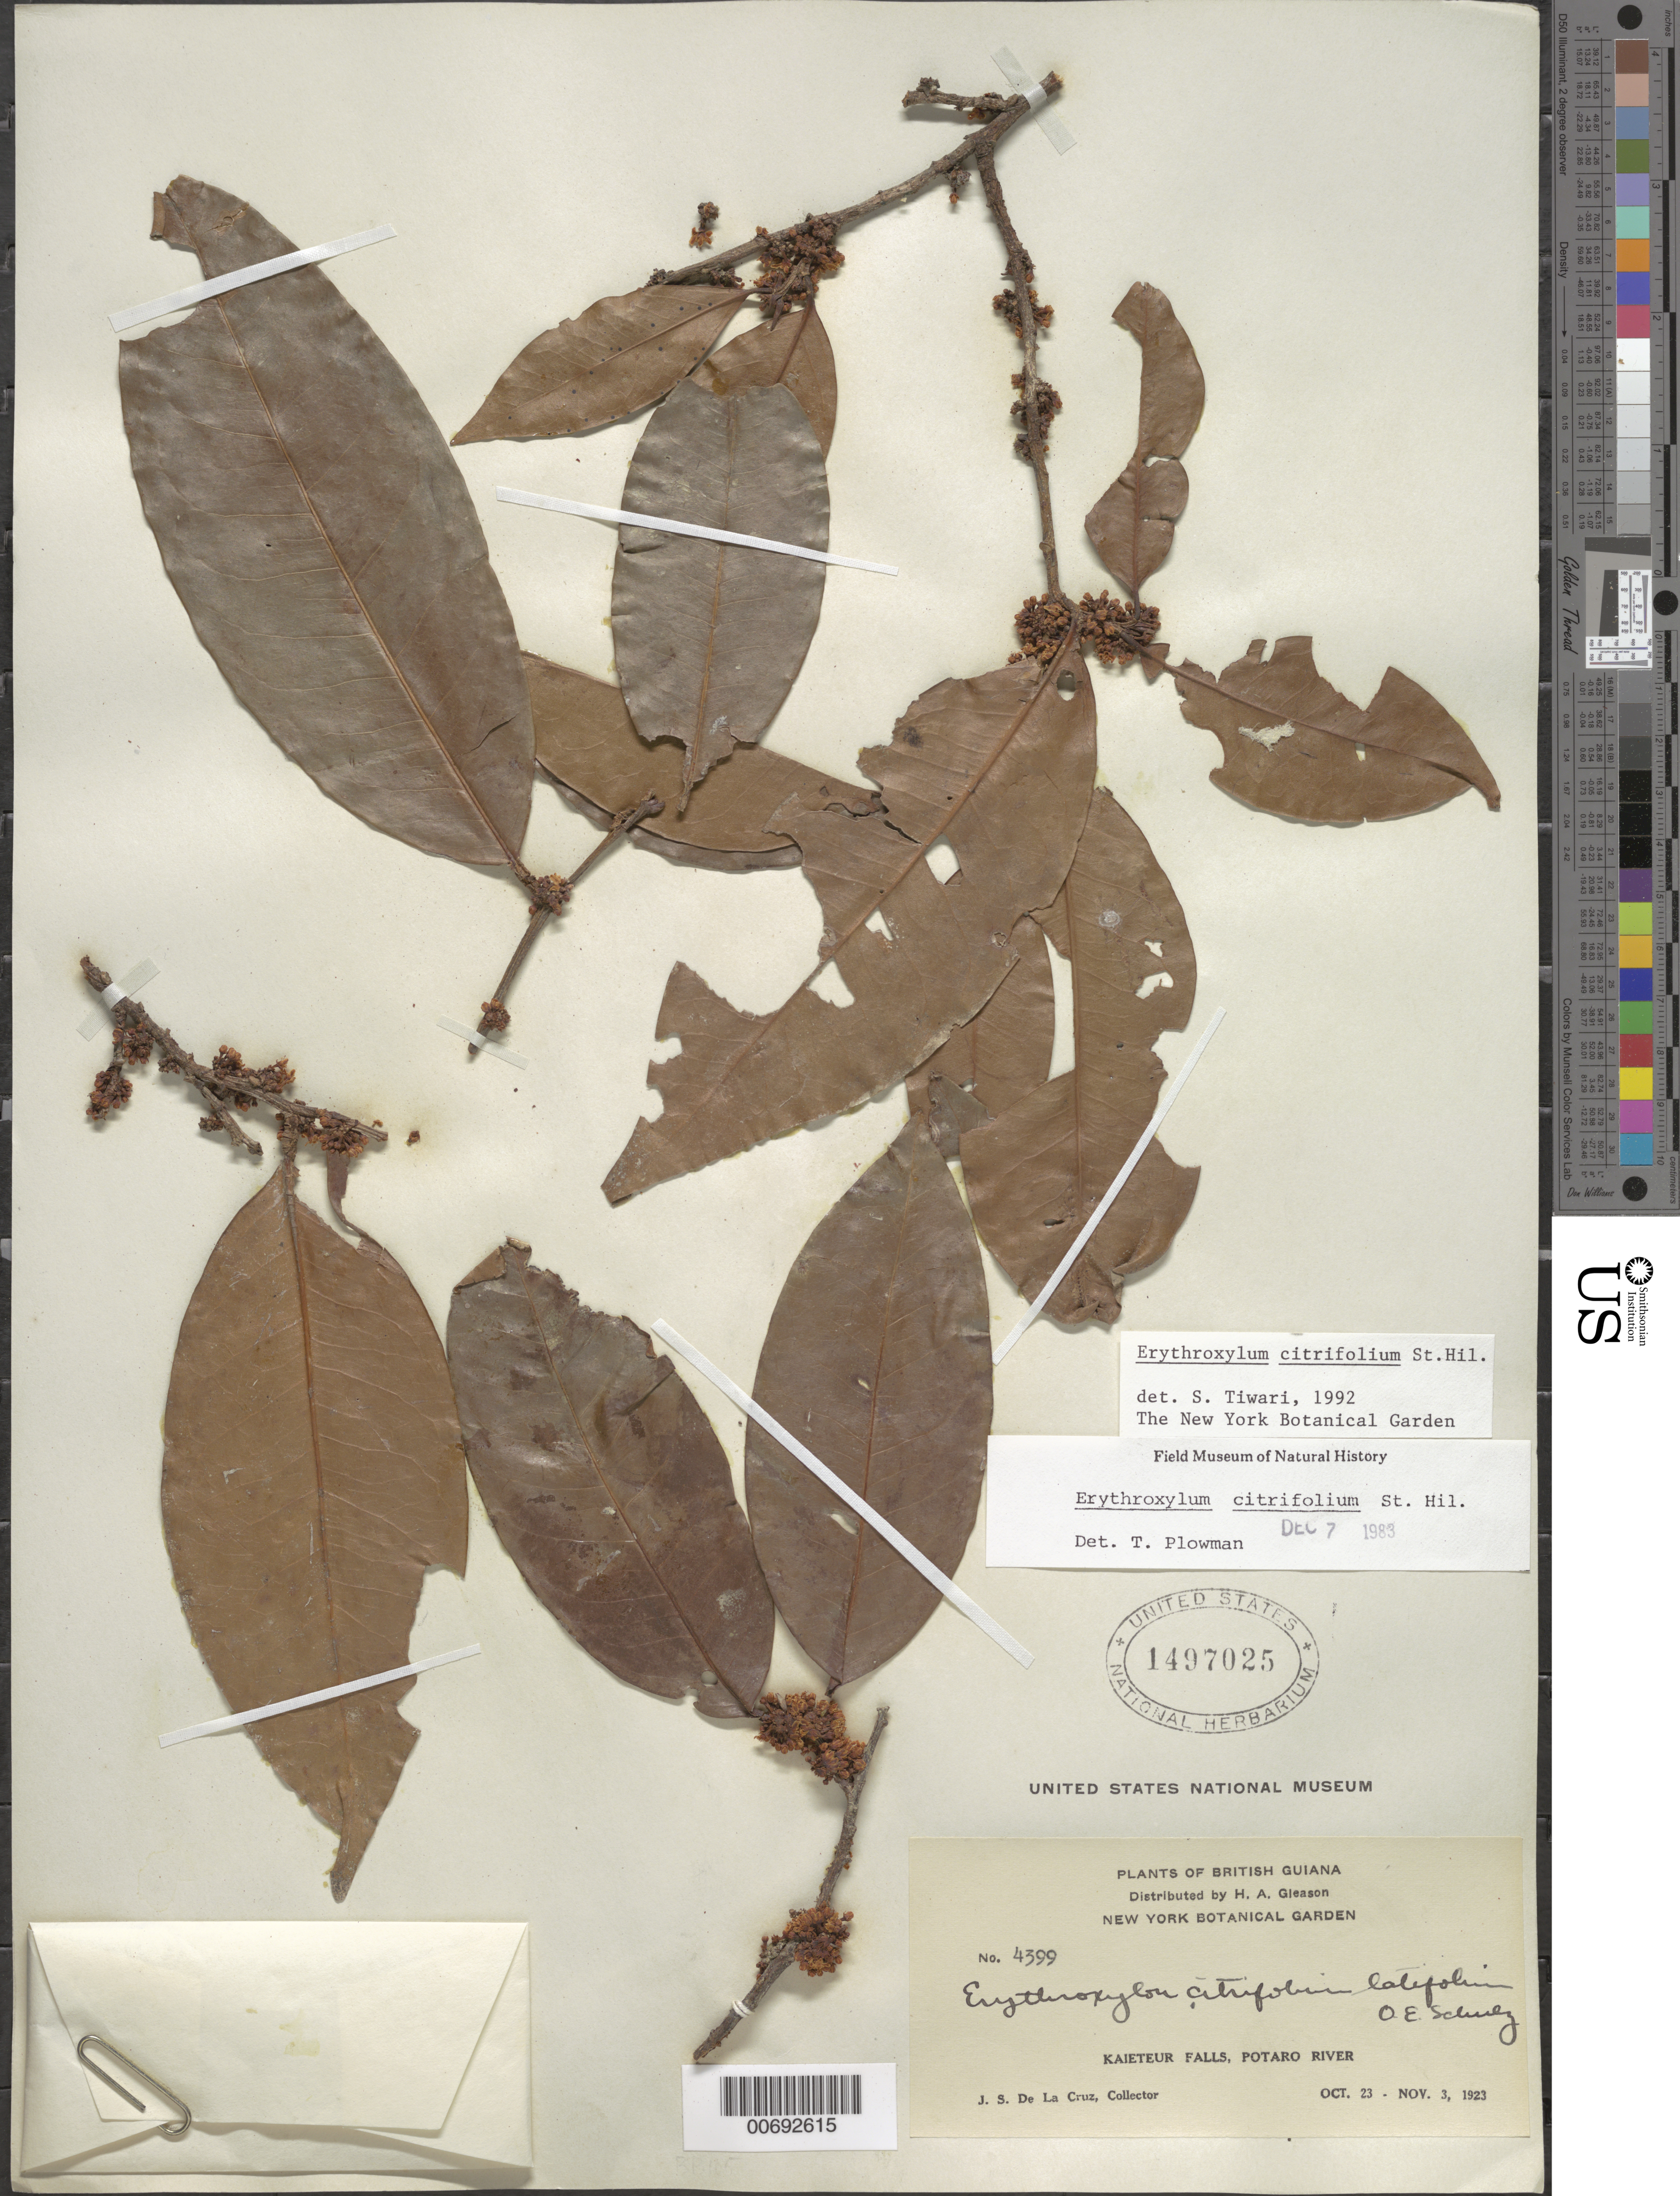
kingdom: Plantae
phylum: Tracheophyta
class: Magnoliopsida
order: Malpighiales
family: Erythroxylaceae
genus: Erythroxylum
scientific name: Erythroxylum citrifolium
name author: A. St.-Hil.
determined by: Tiwari, S.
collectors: J. S. de la Cruz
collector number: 4399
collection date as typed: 23-Oct-23 to 3-Nov-23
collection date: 1923-10-23/1923-11-03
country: Guyana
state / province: Potaro-Siparuni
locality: Kaieteur Falls, Potaro R.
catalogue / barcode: US 1497025